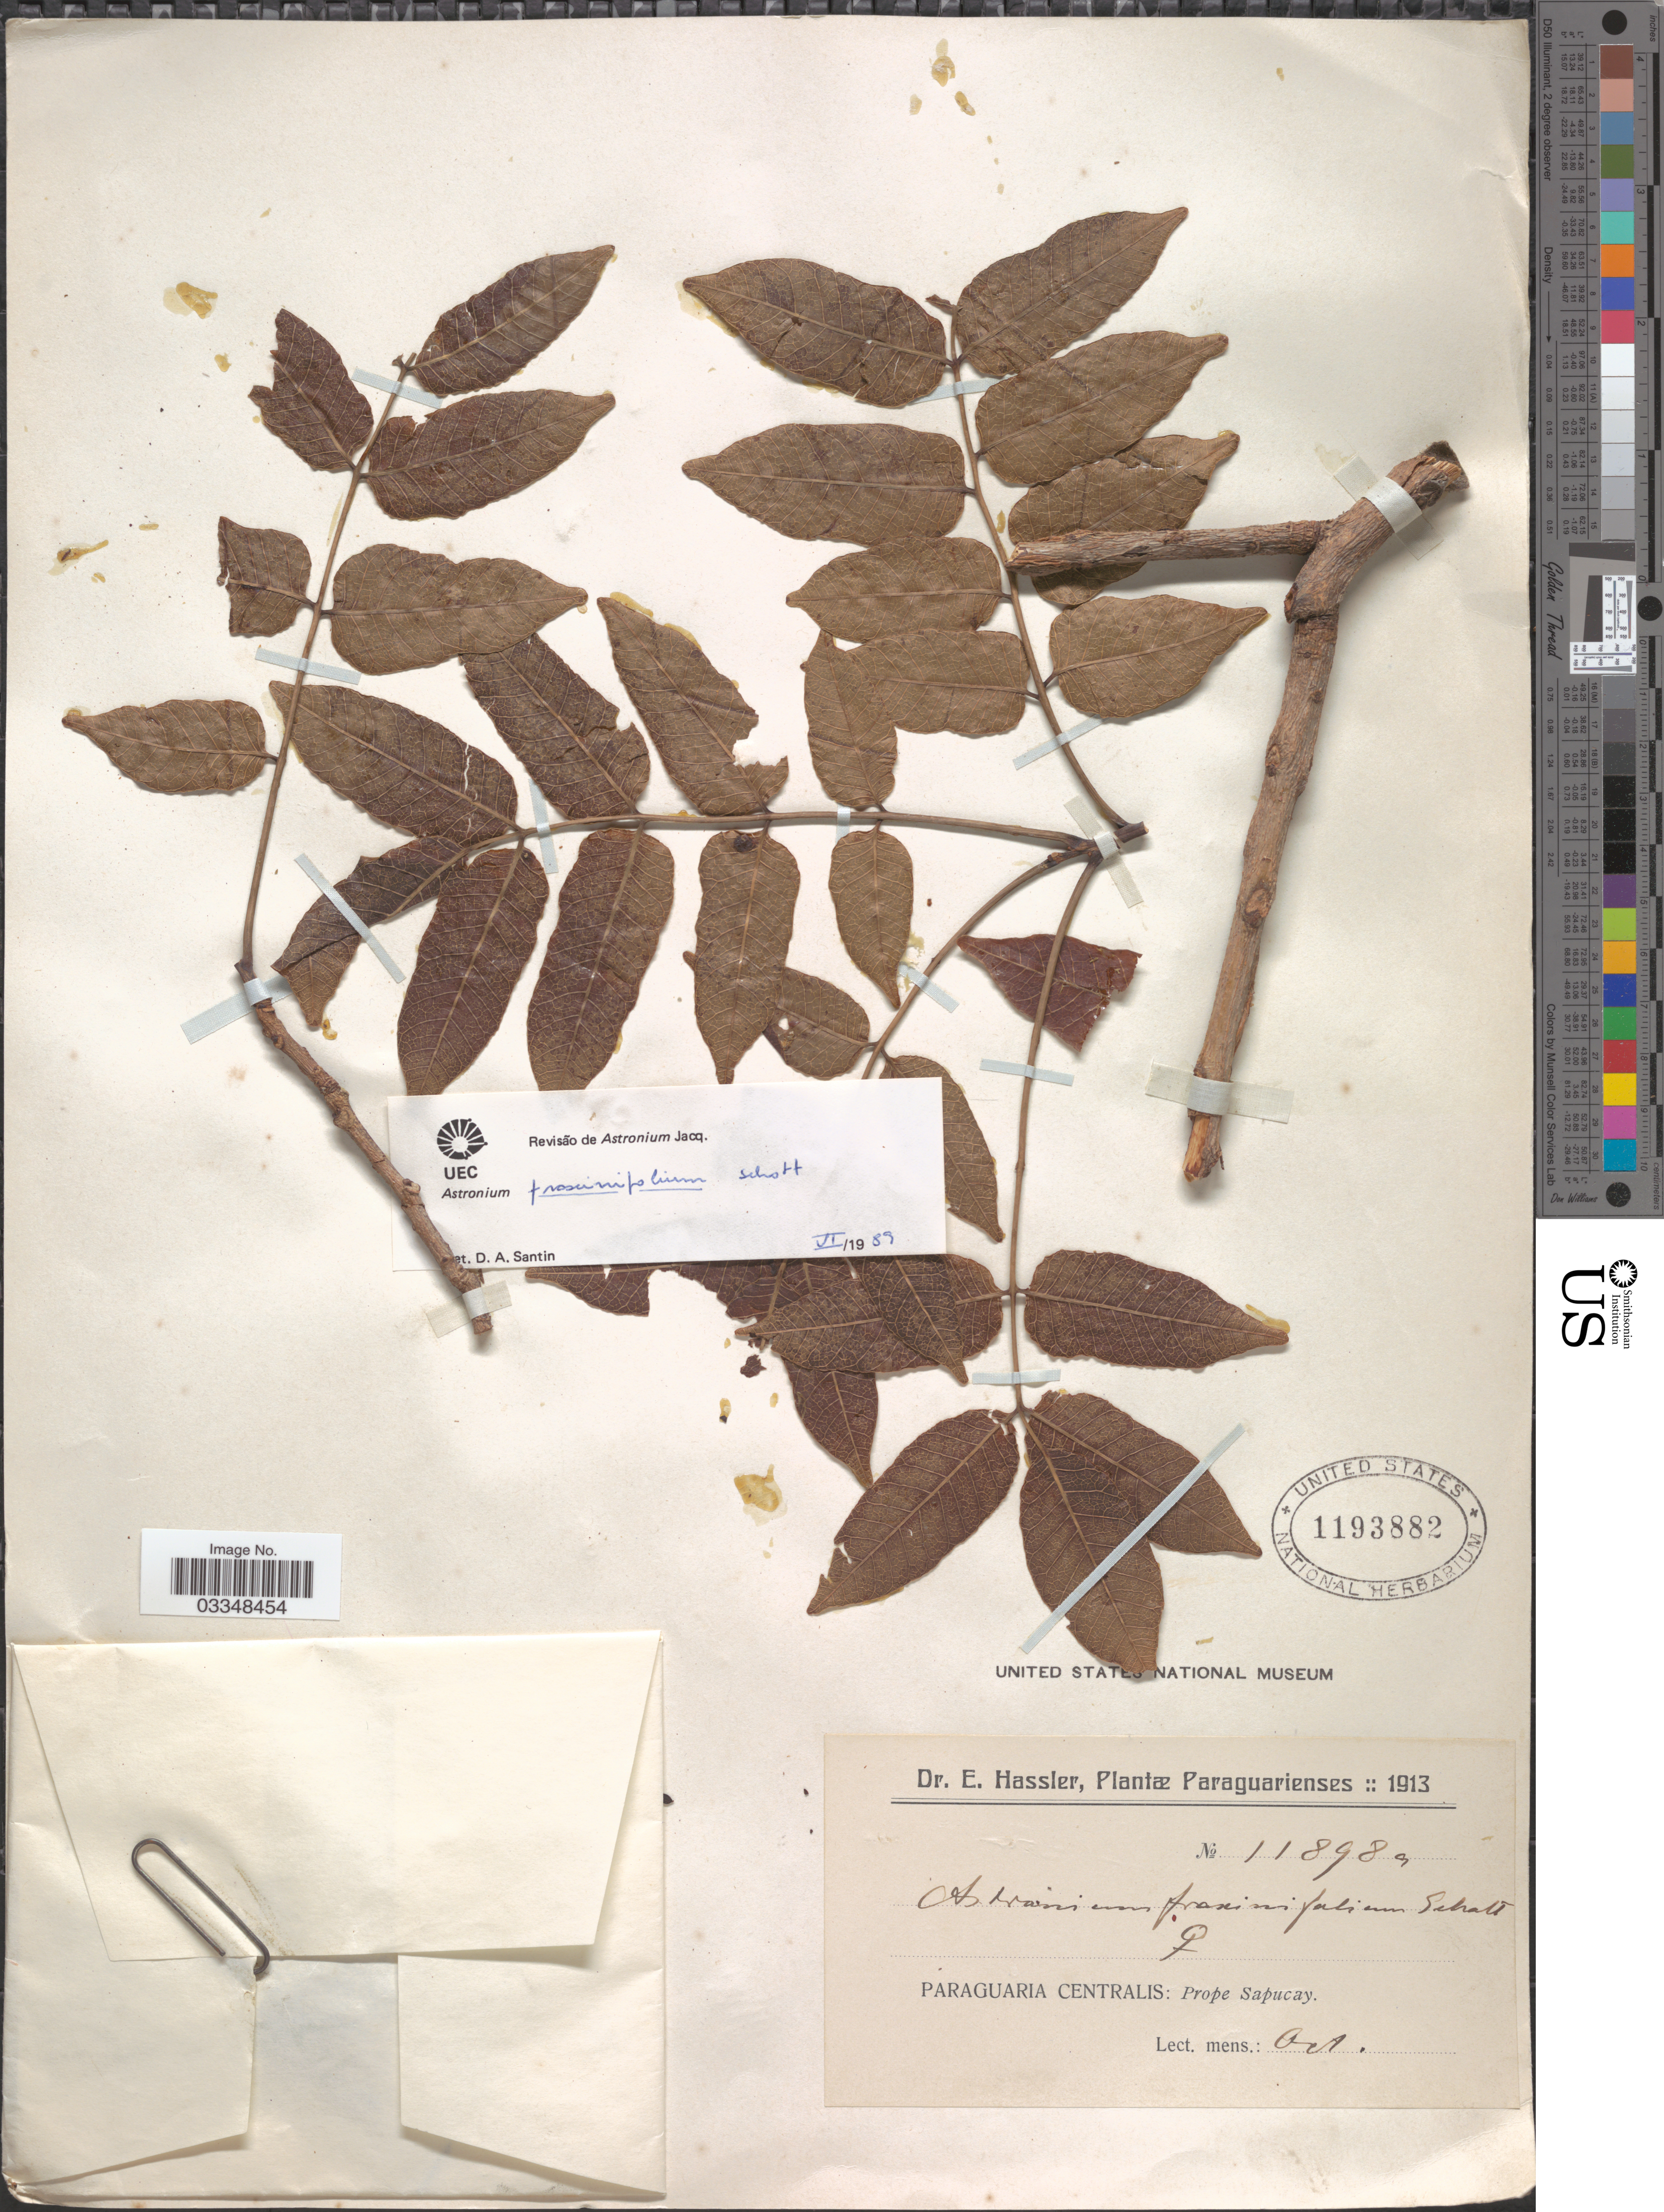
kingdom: Plantae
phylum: Tracheophyta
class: Magnoliopsida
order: Sapindales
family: Anacardiaceae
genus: Astronium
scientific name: Astronium fraxinifolium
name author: Schott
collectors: E. Hassler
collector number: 11898a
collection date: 1913-10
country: Paraguay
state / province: Central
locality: Paraguaria Centralis: Prope Sapucay.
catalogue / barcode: US 1193882